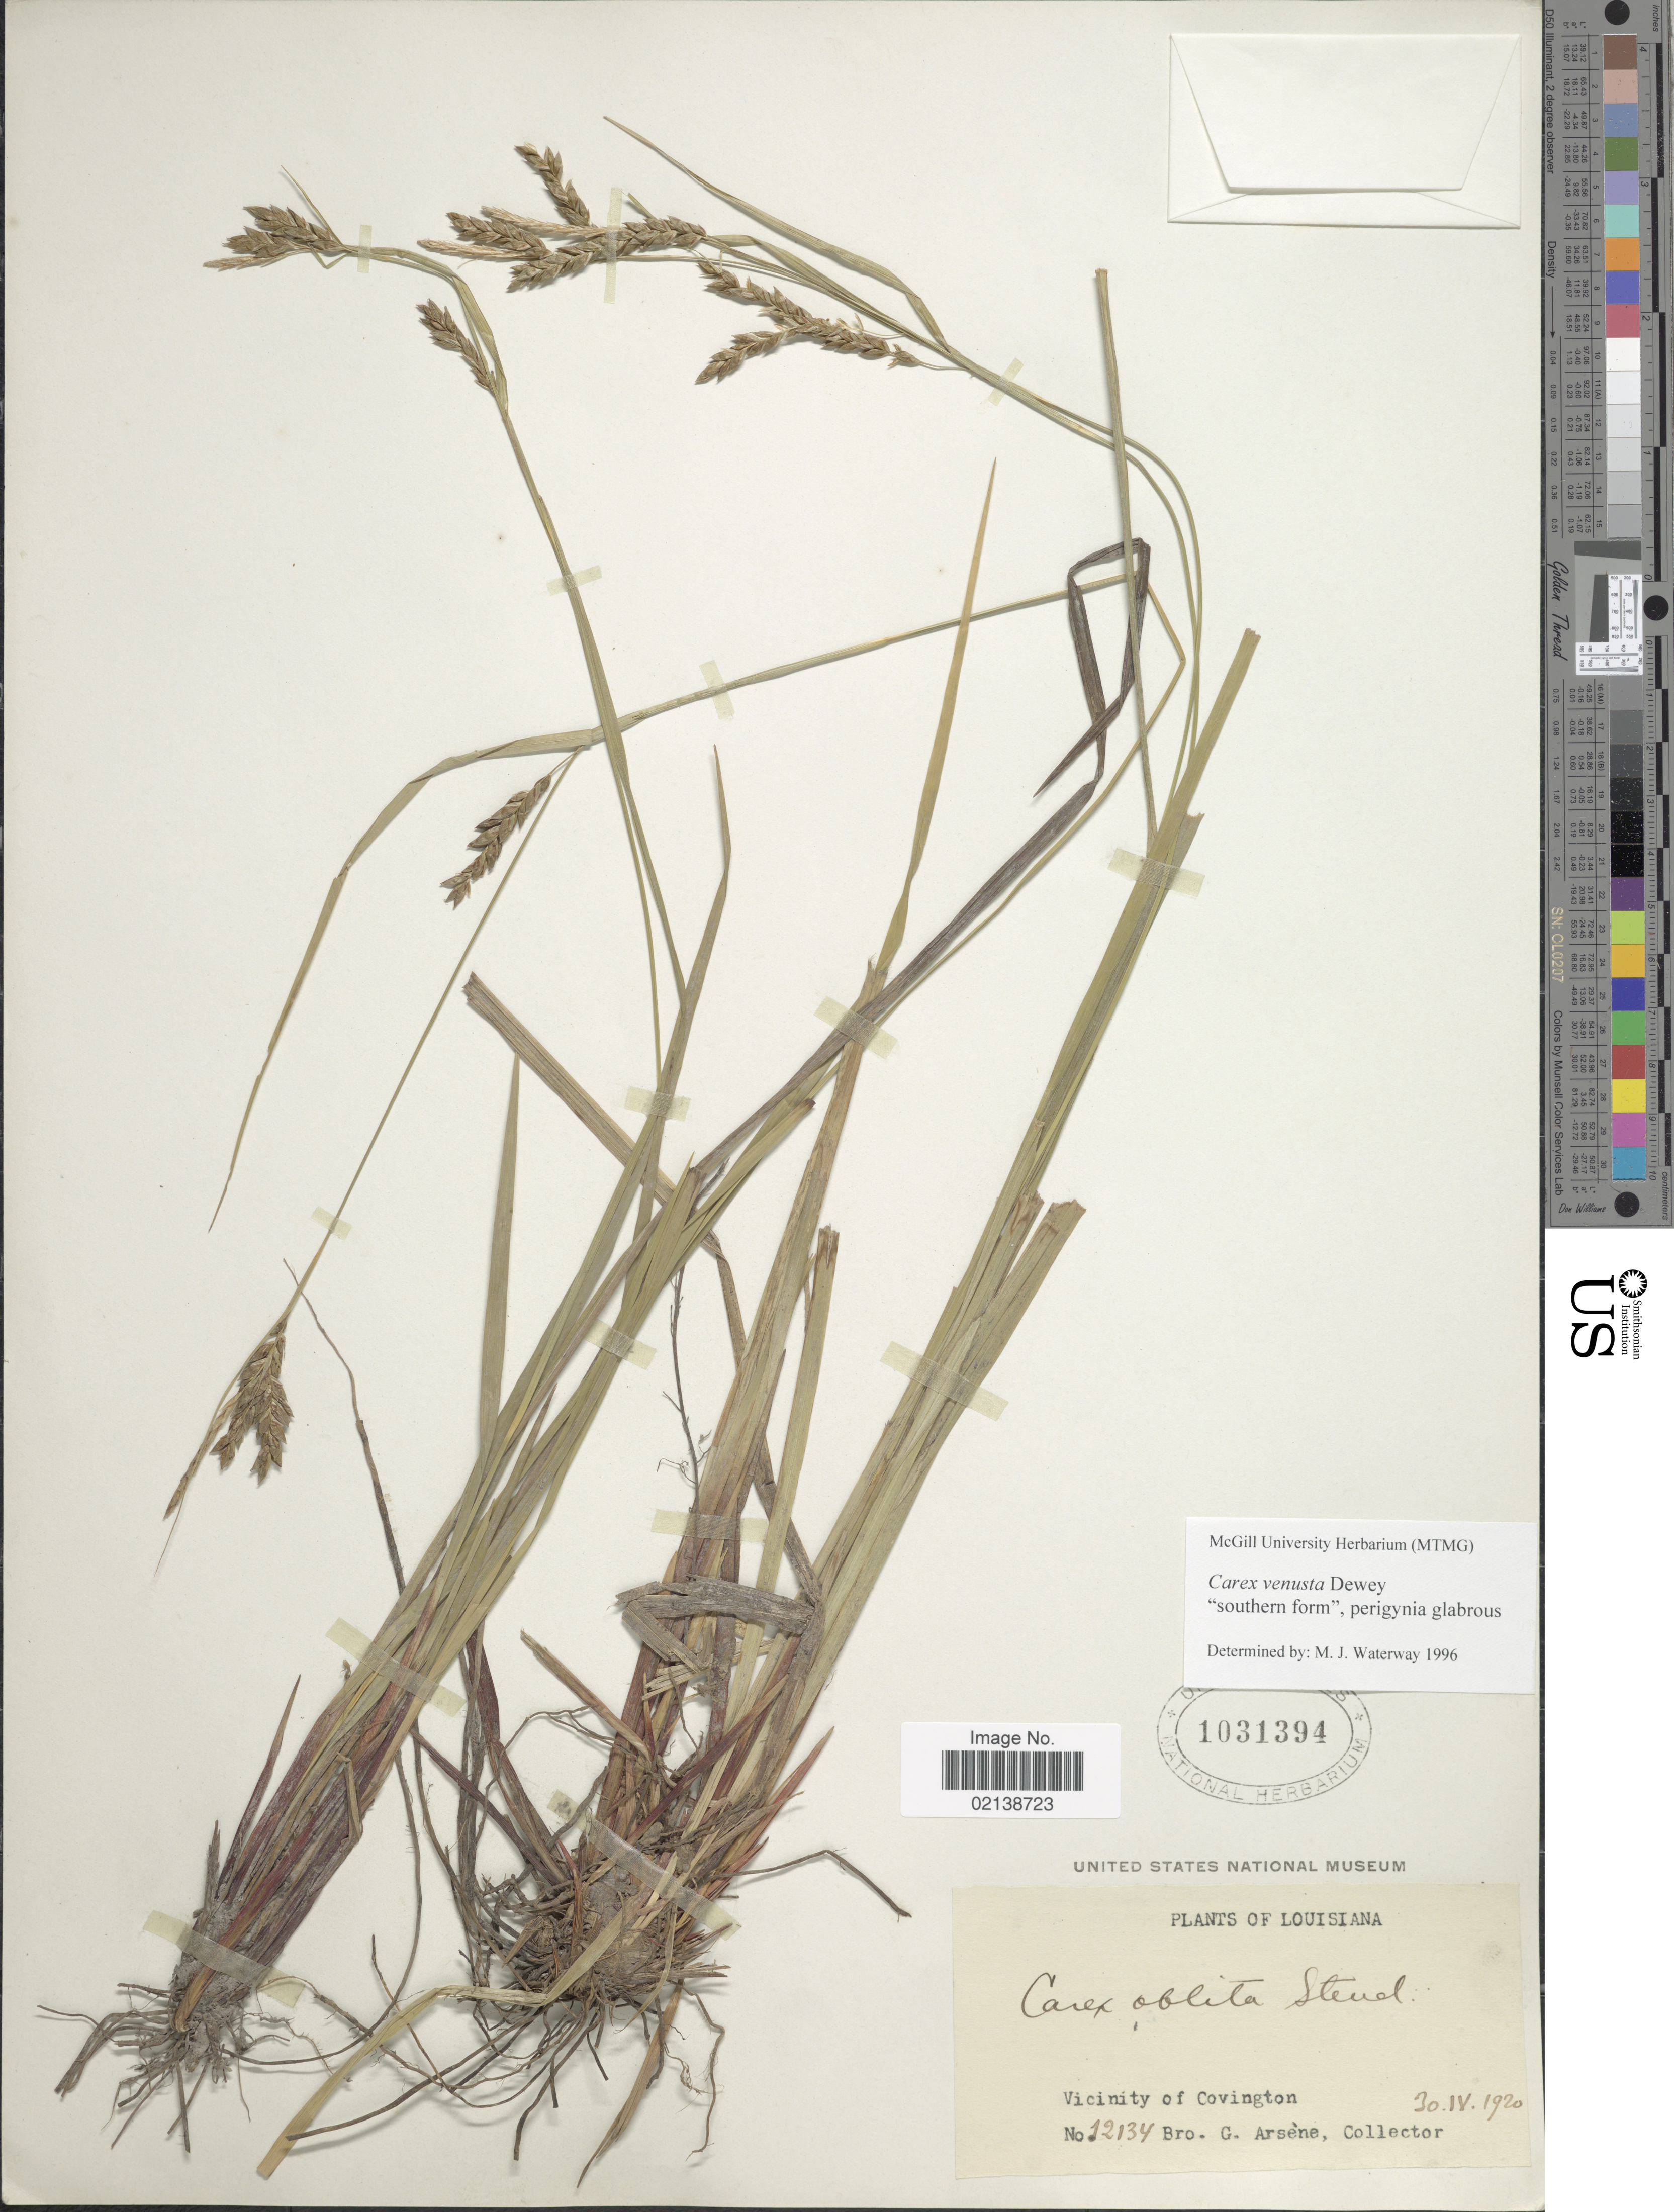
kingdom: Plantae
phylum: Tracheophyta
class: Liliopsida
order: Poales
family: Cyperaceae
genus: Carex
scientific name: Carex venusta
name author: Dewey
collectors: Bro. G. Arsène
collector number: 12134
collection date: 1920-04-30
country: United States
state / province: Louisiana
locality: Vicinity of Covington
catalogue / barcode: US 1031394